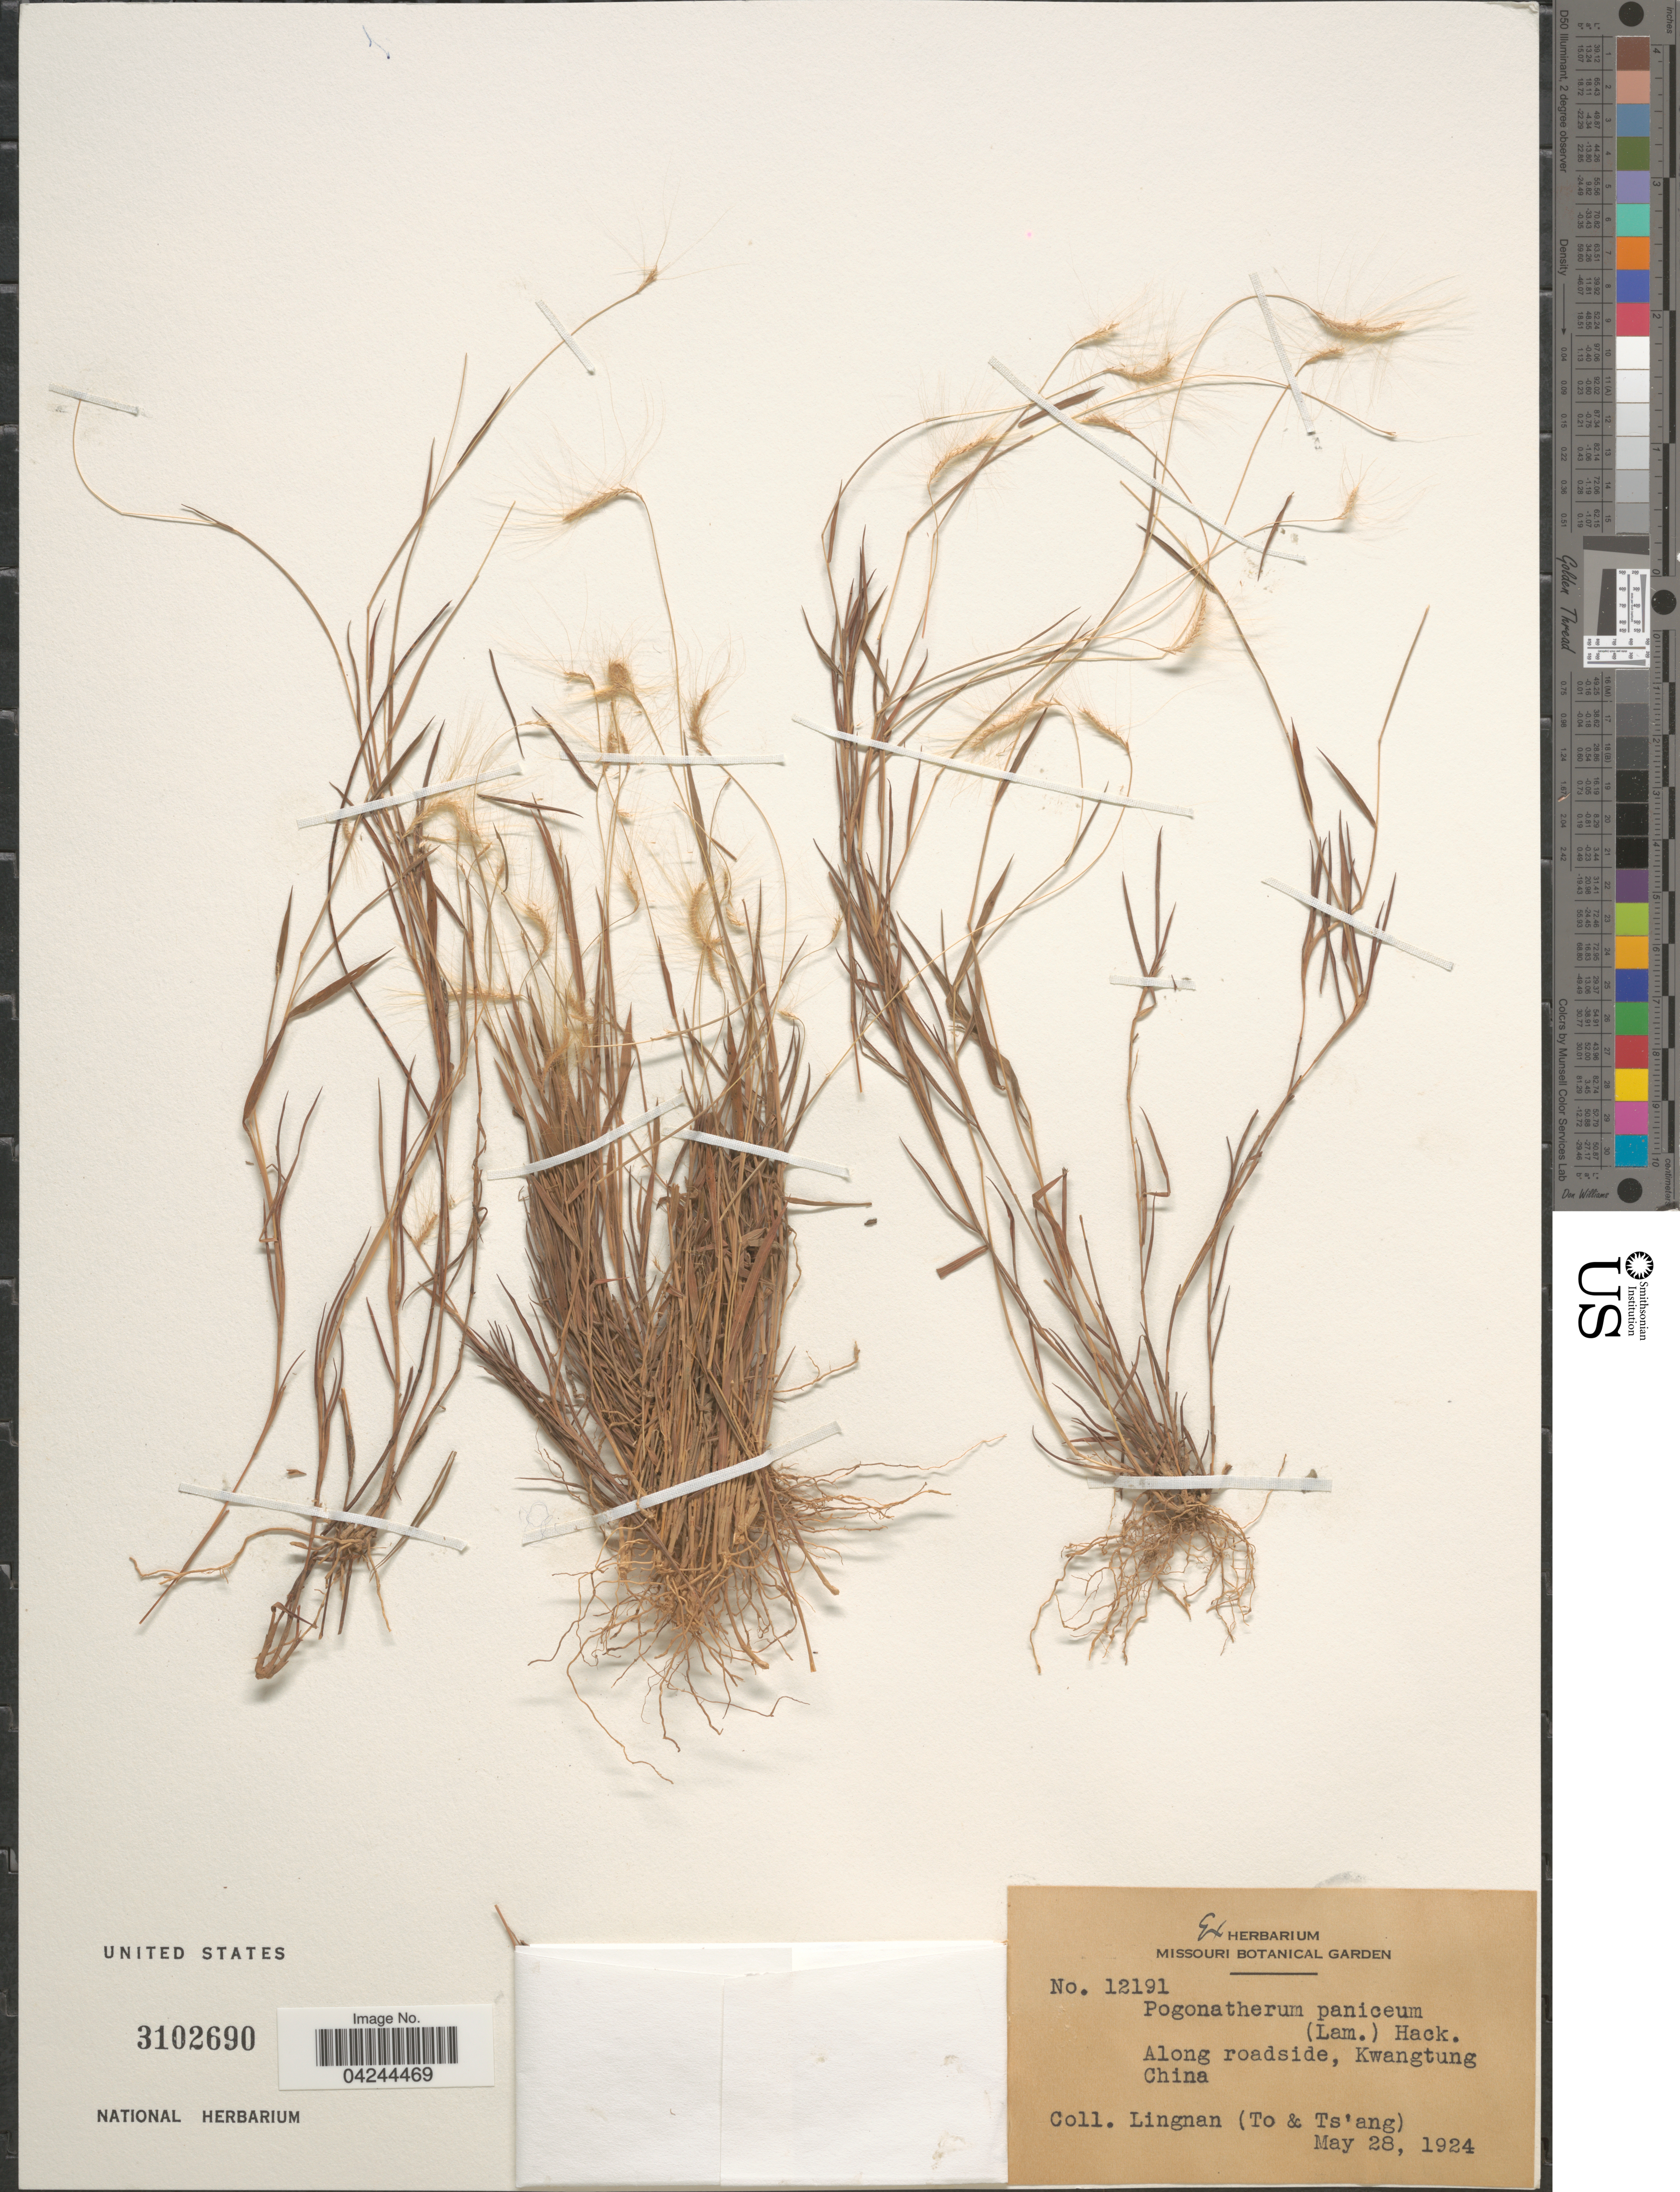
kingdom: Plantae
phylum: Tracheophyta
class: Liliopsida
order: Poales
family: Poaceae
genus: Pogonatherum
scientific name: Pogonatherum crinitum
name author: (Thunb.) Kunth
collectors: Lingnan, -. To & -. T'sang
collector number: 12191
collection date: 1924-05-28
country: China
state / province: Guangdong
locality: Along roadside, Kwangtung.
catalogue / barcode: US 3102690